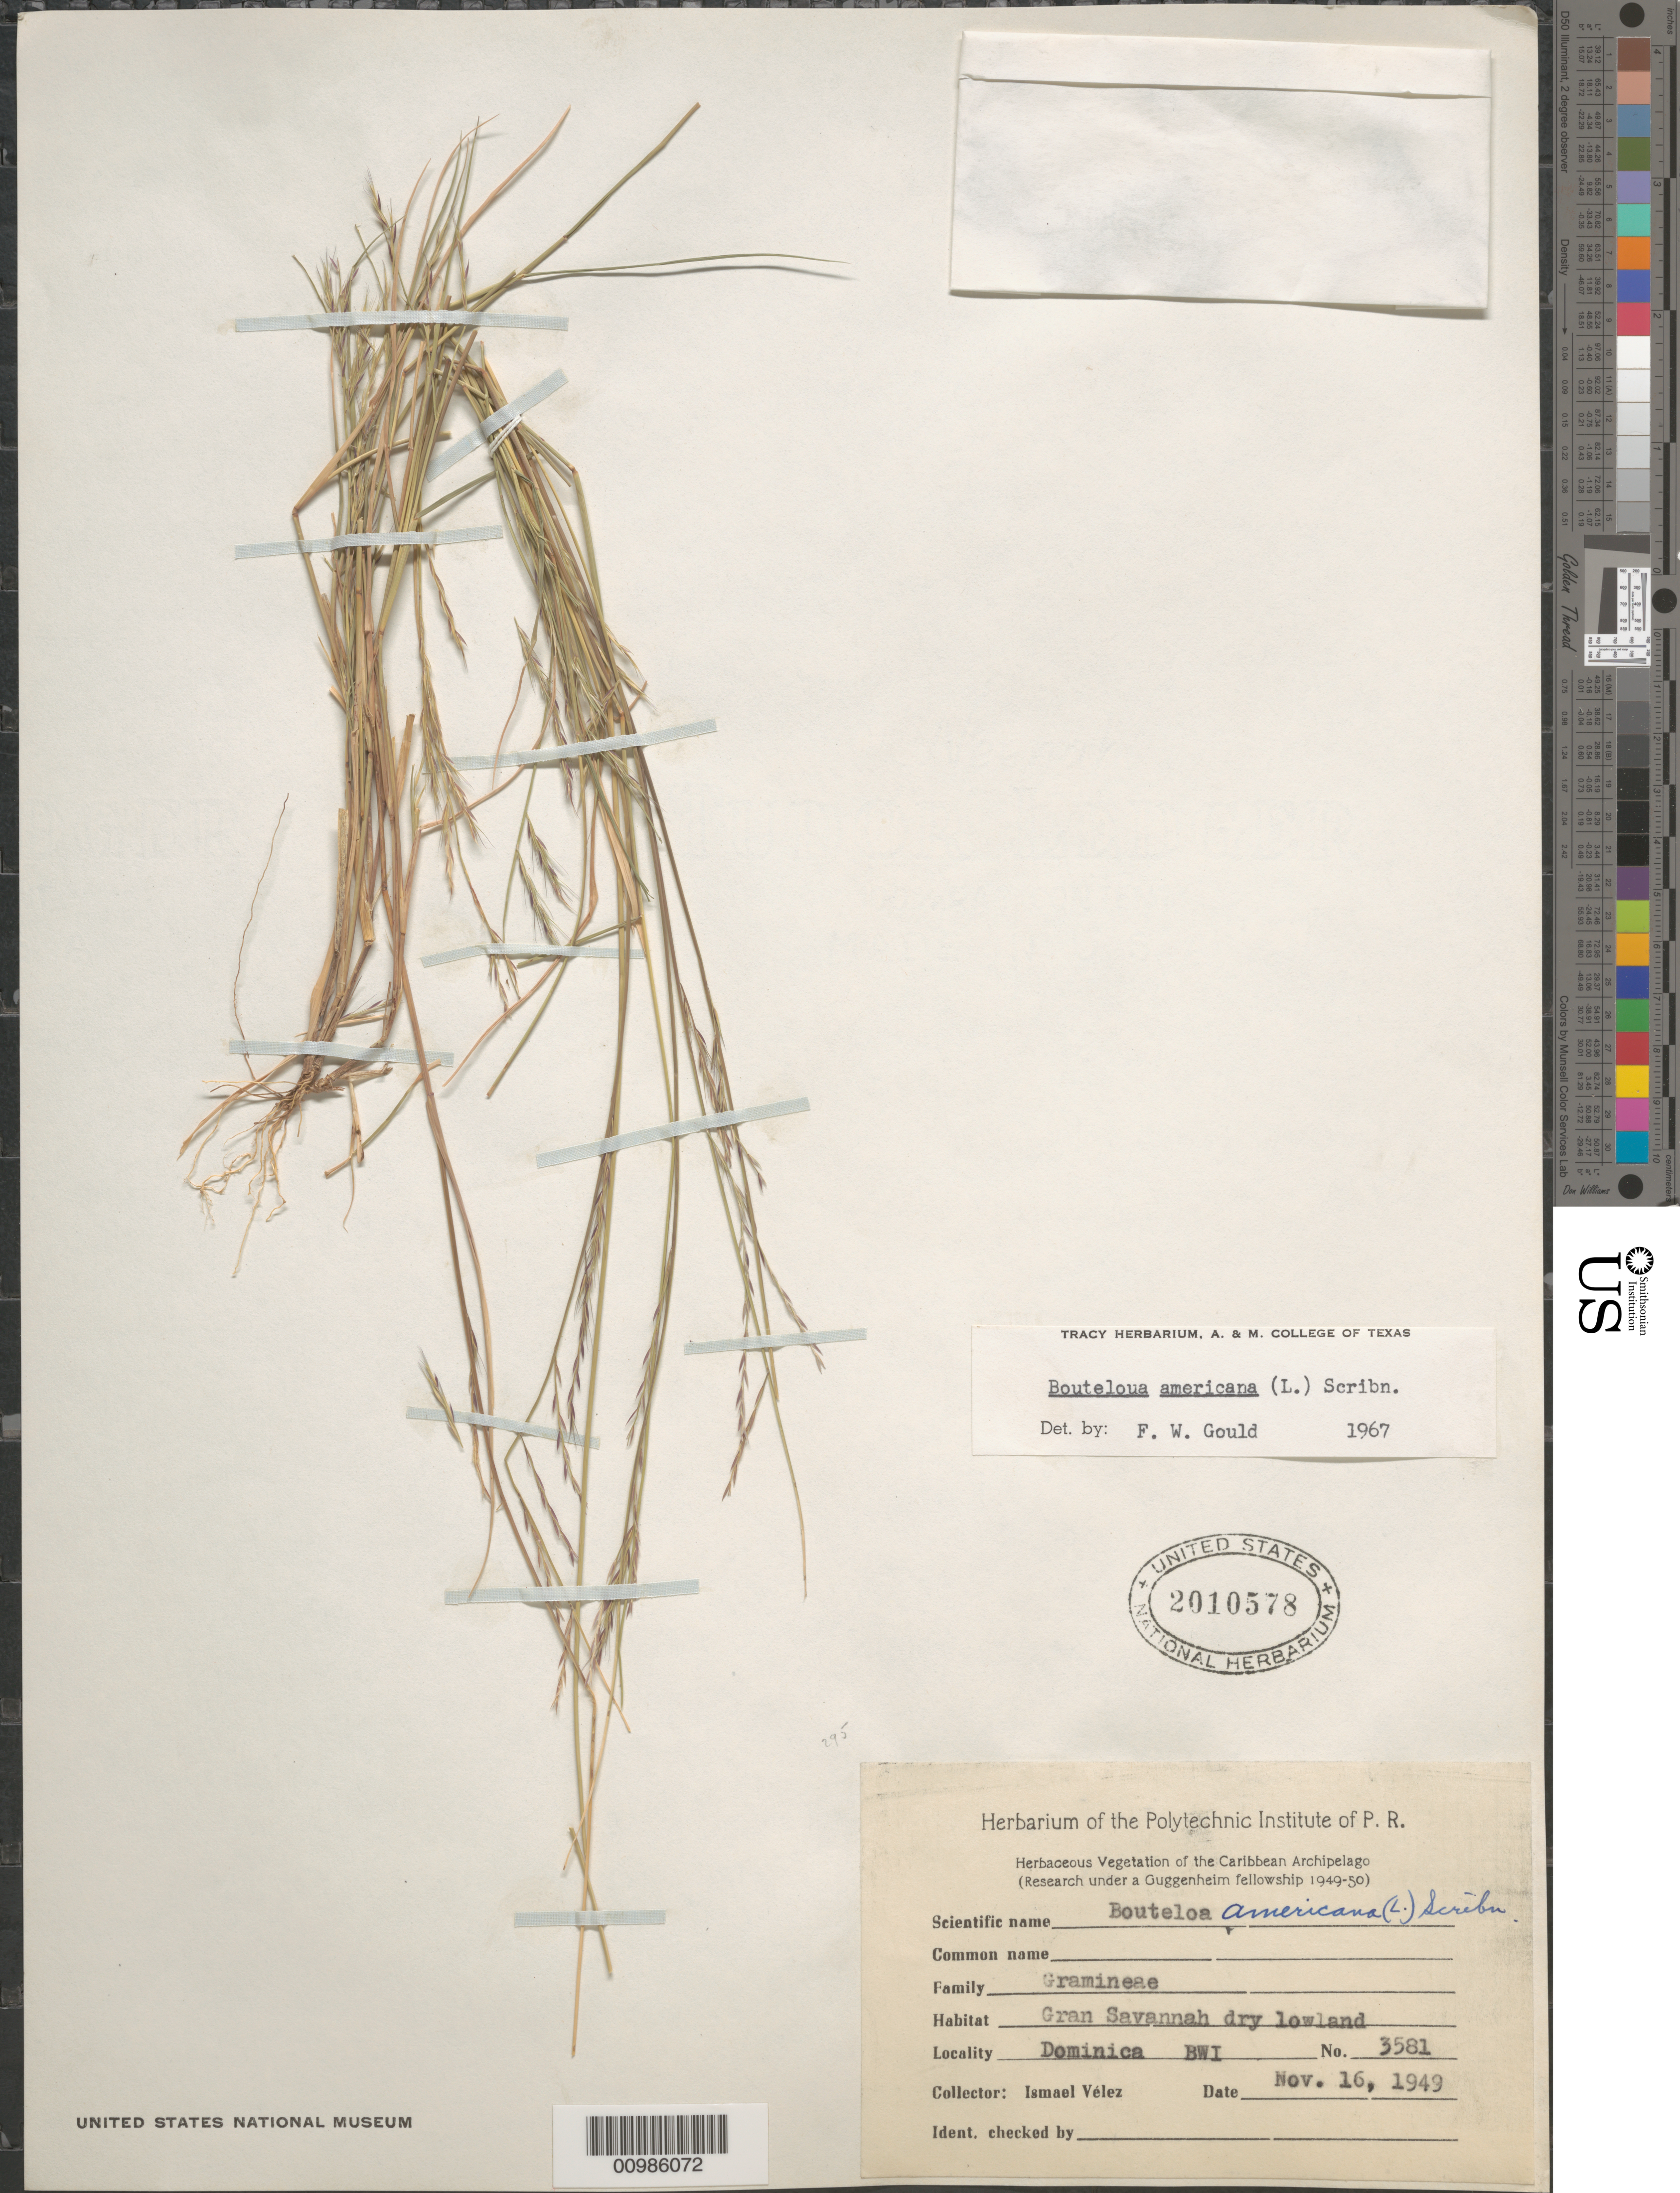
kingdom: Plantae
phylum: Tracheophyta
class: Liliopsida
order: Poales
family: Poaceae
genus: Bouteloua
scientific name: Bouteloua americana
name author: (L.) Scribn.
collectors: I. Velez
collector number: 3581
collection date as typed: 16 Nov 1949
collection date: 1949-11-16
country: Dominica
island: Dominica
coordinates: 0 N, 0 E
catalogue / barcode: US 2010578